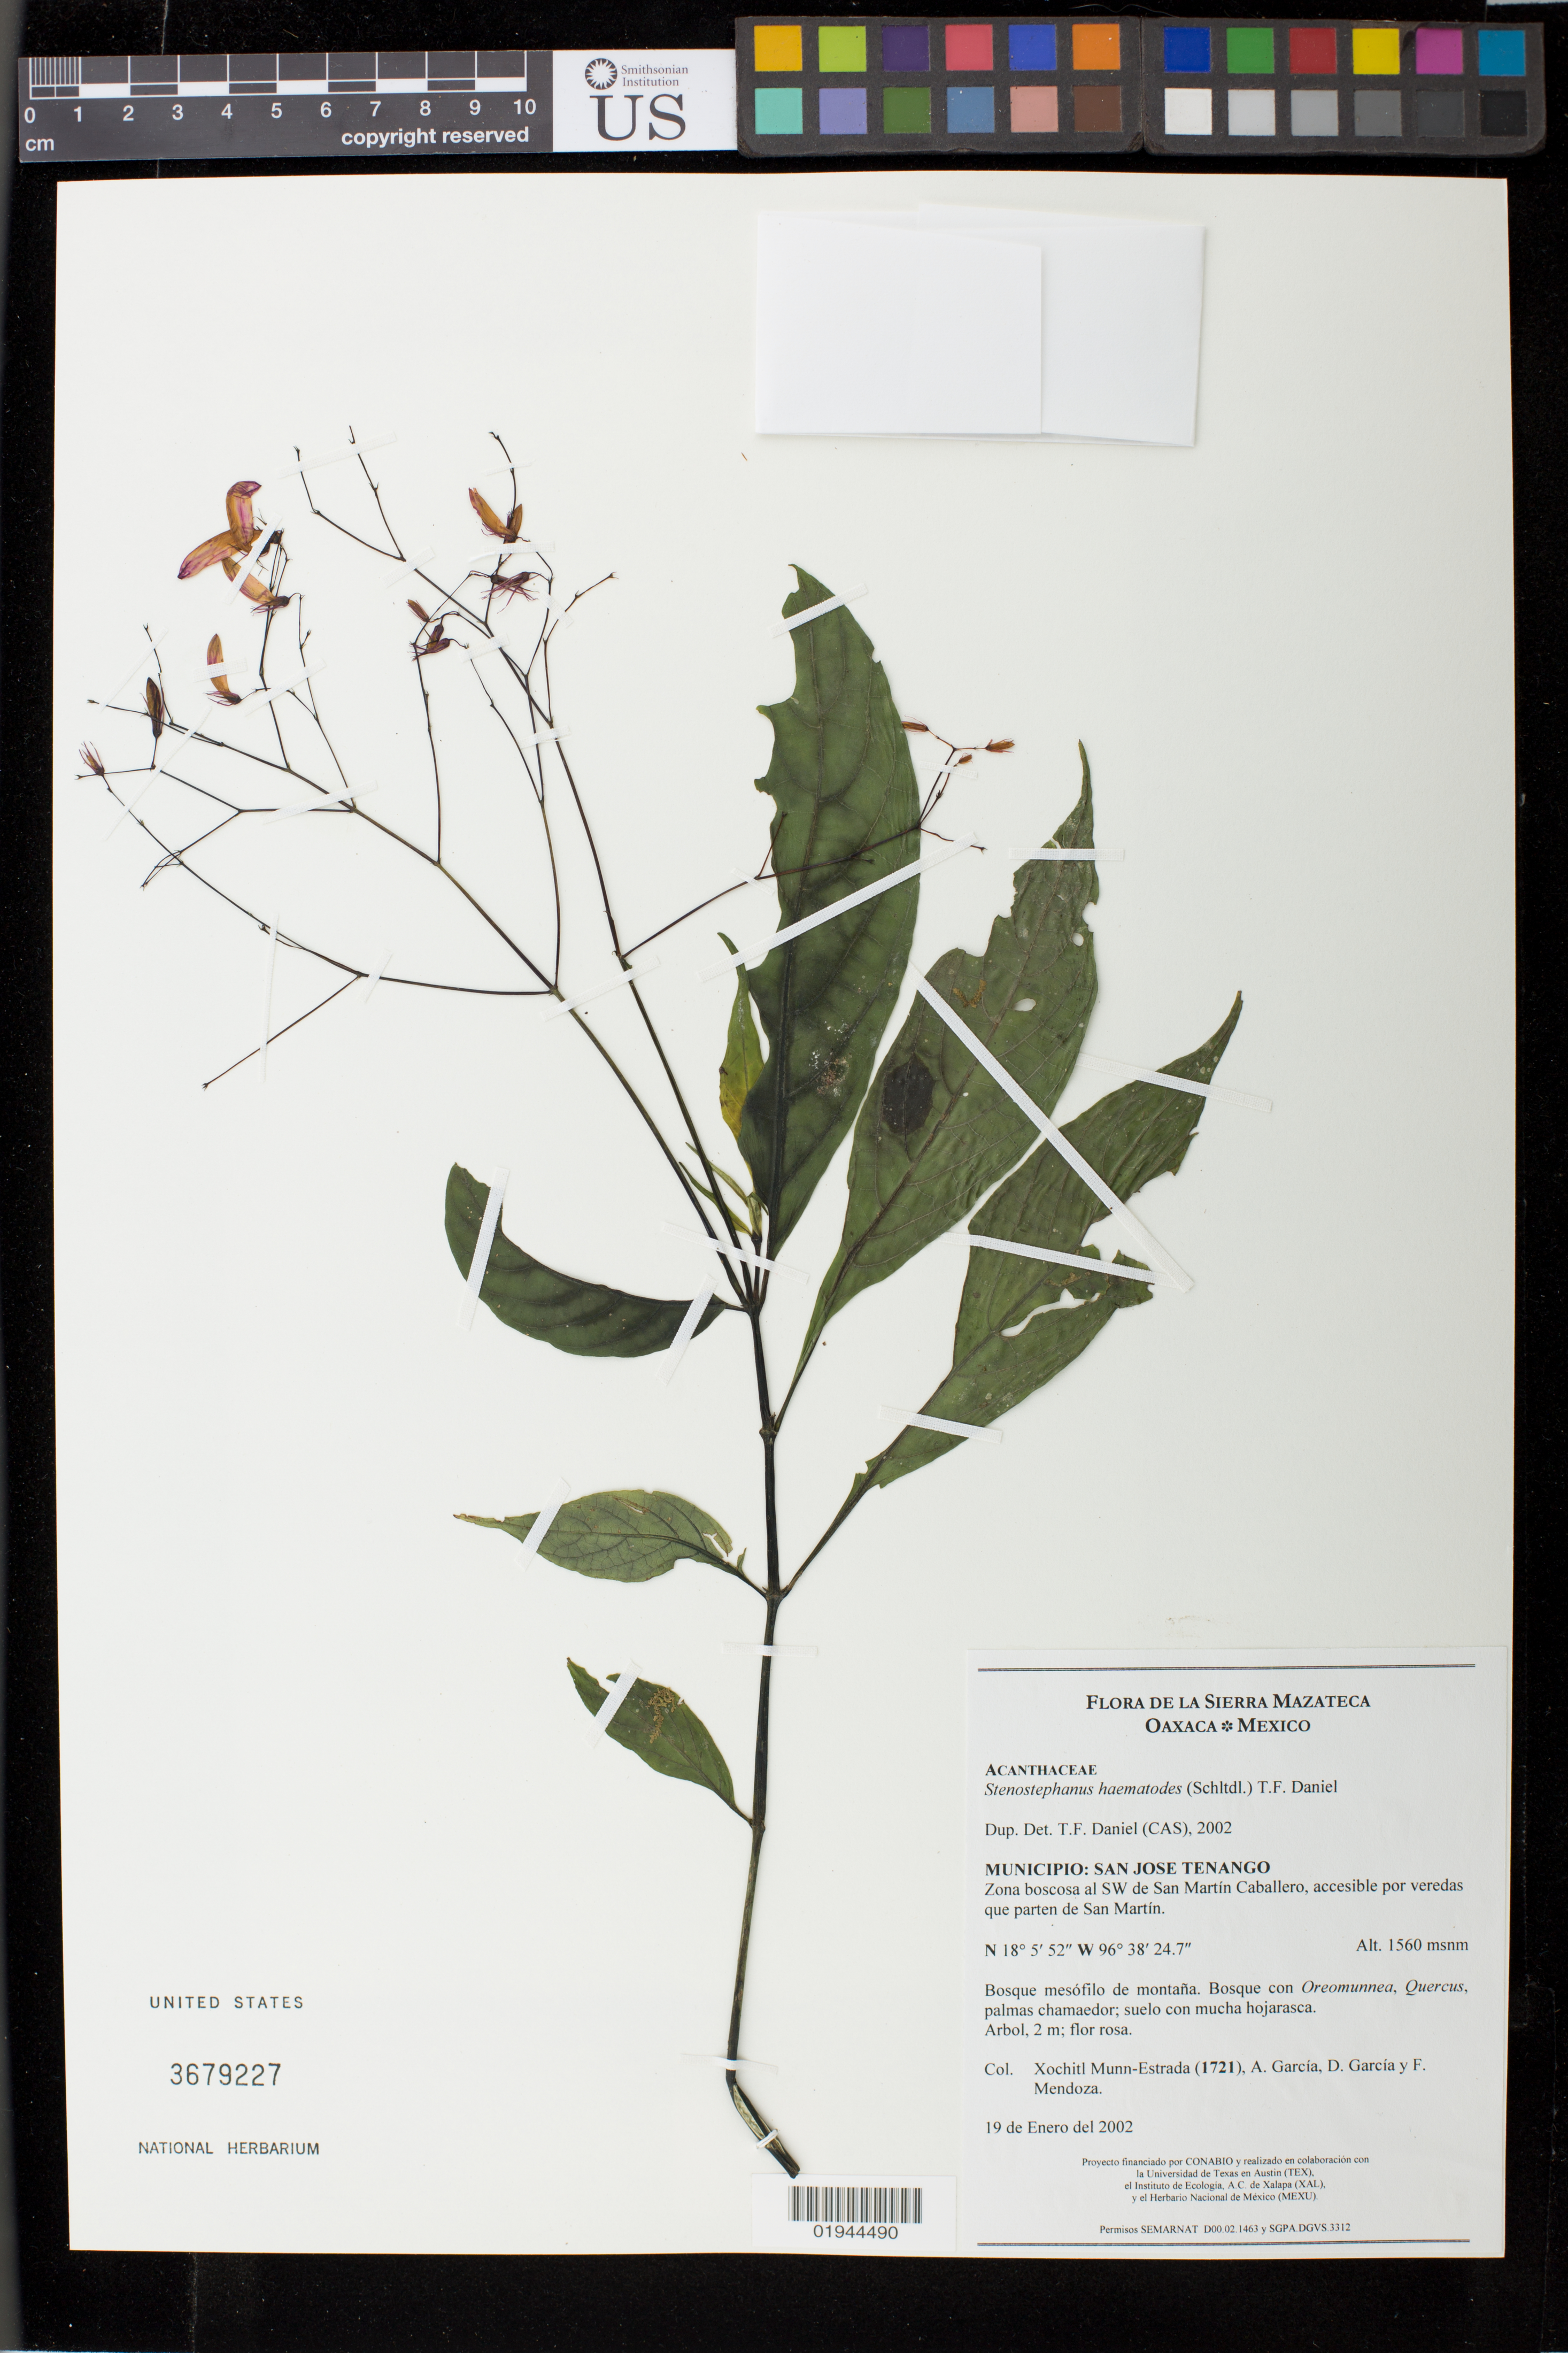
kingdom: Plantae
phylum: Tracheophyta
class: Magnoliopsida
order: Lamiales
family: Acanthaceae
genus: Stenostephanus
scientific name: Stenostephanus haematodes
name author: (Schltdl.) T.F. Daniel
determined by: Daniel, Thomas F.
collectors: X. Munn-Estrada, A. García, D. García & F. Mendoza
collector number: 1721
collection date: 2002-01-19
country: Mexico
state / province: Oaxaca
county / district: San Jose Tenango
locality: Zona boscosa al SW de San Martin Caballero, accesible por veredas que parten de San Martin.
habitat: Bosque mesofilo de montana. Suelo con mucha hojarasca.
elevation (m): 1560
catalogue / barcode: US 3679227